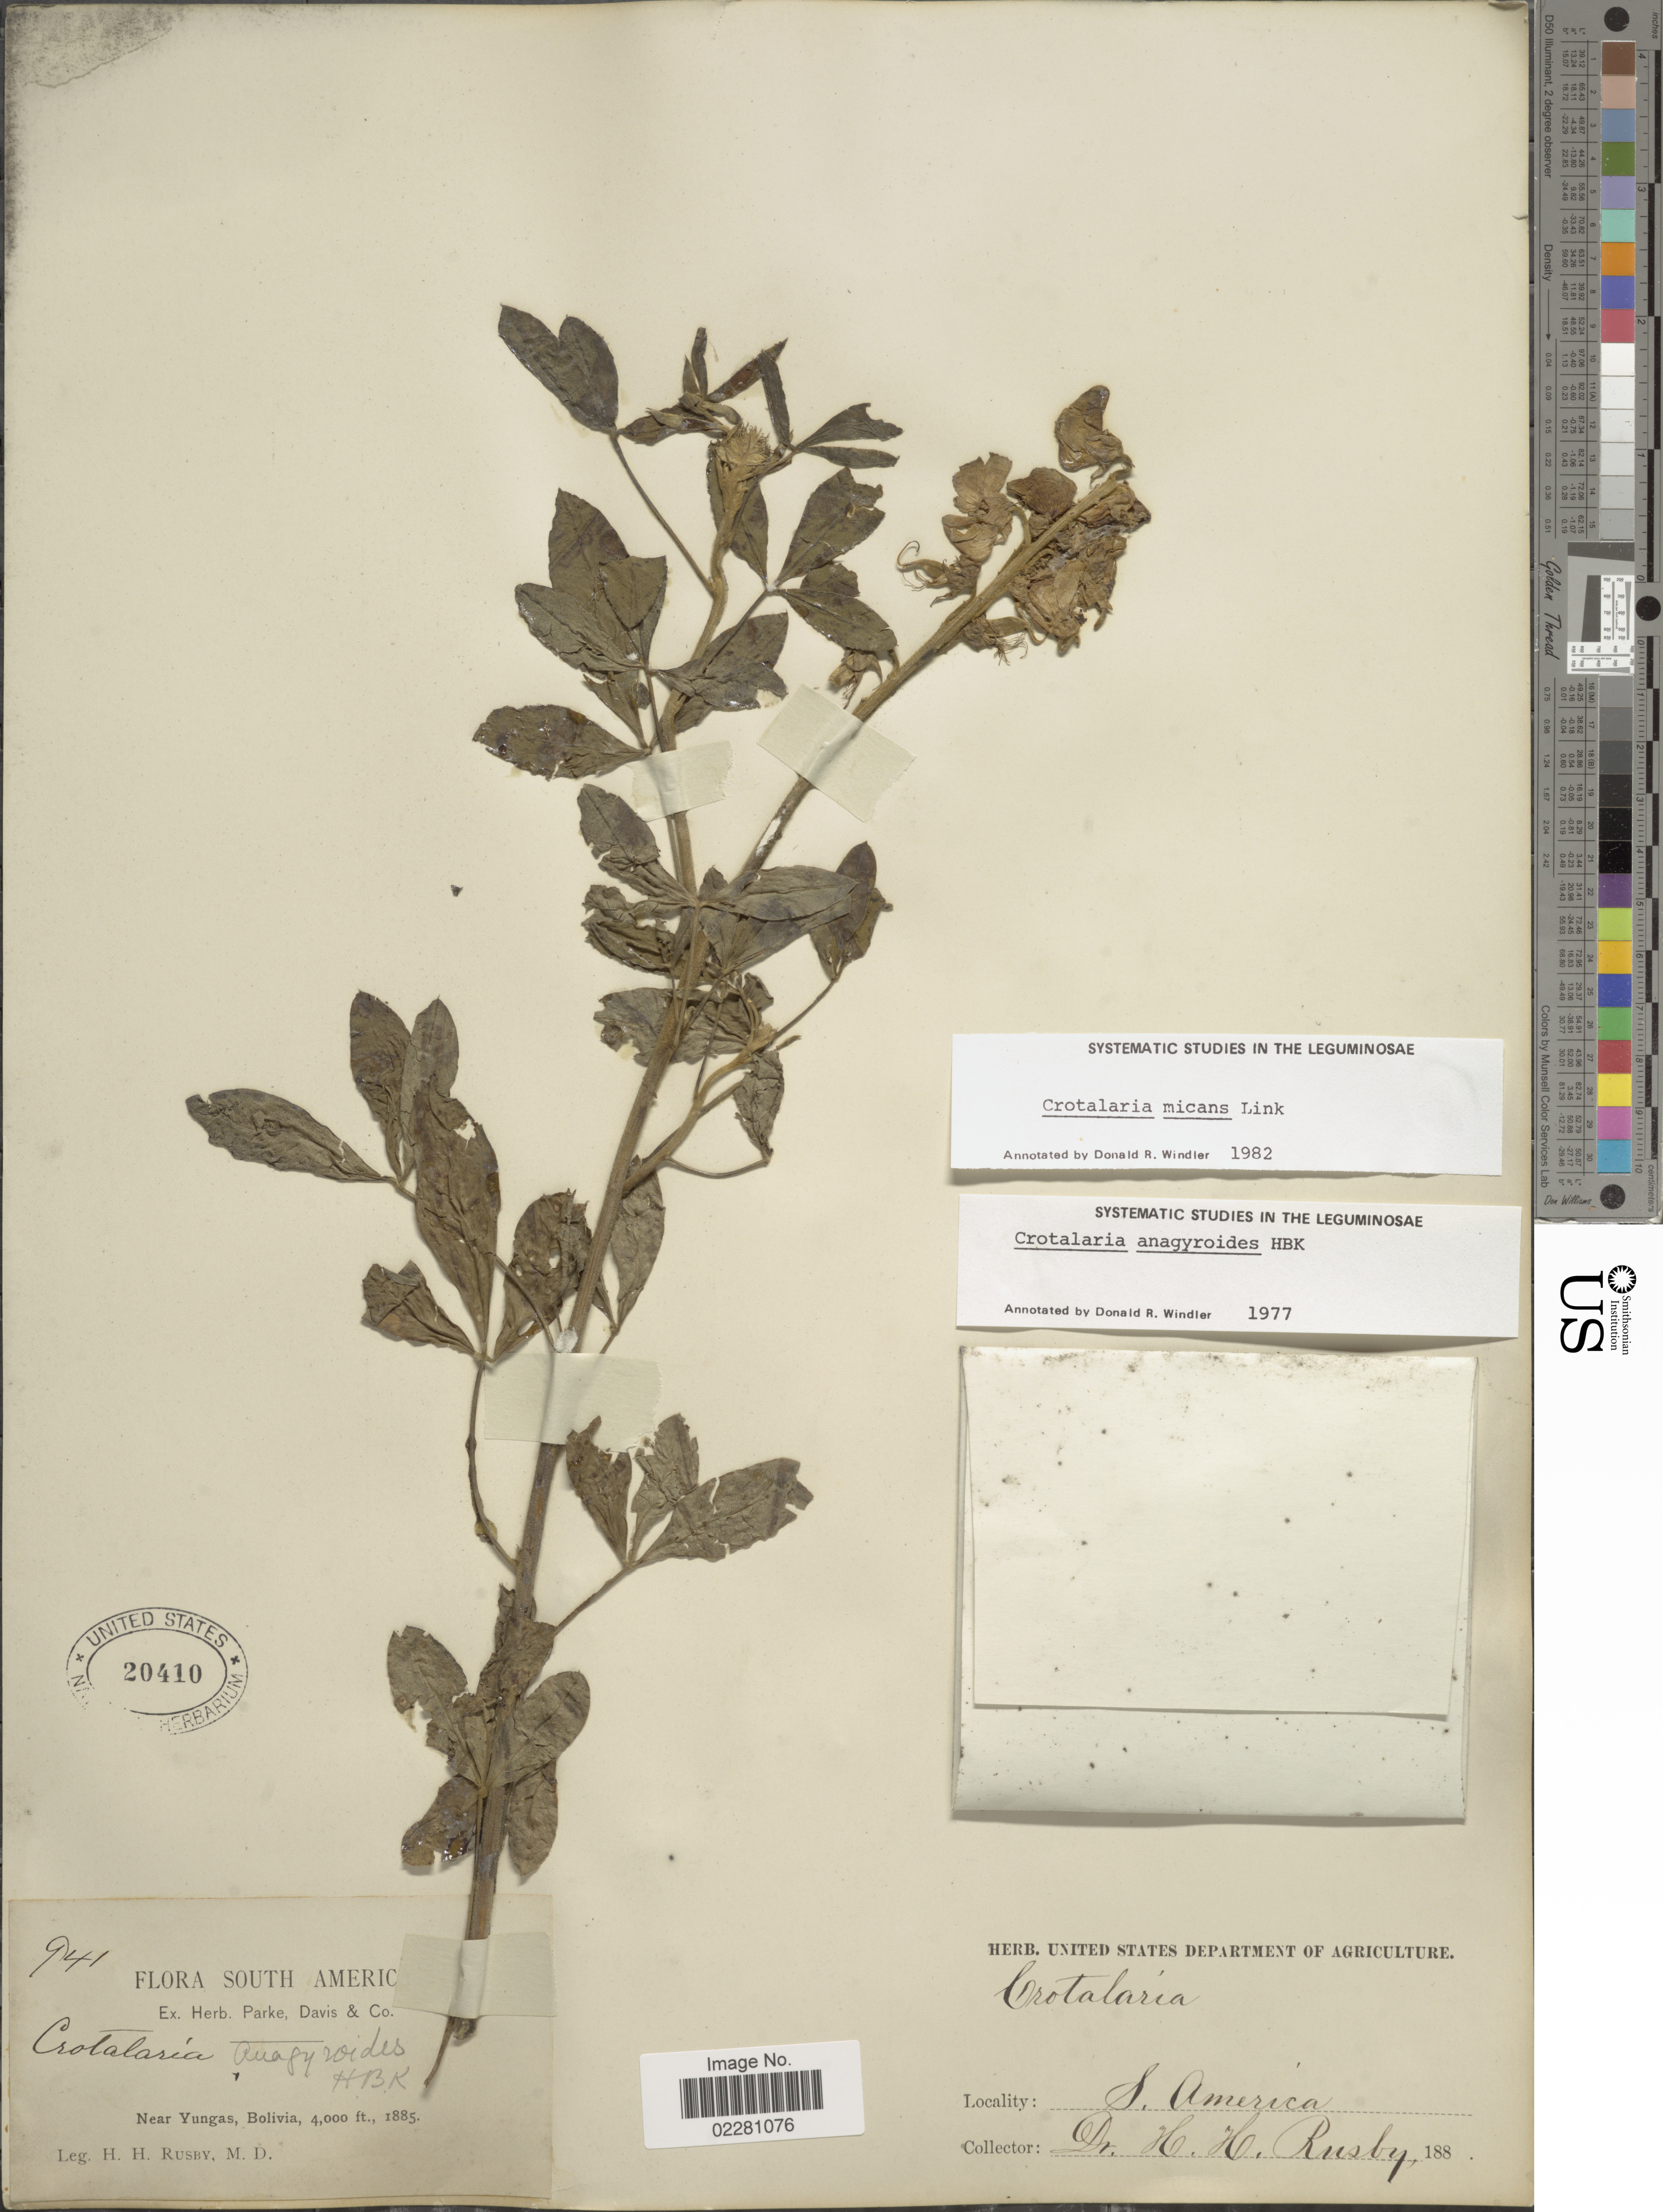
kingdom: Plantae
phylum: Tracheophyta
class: Magnoliopsida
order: Fabales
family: Fabaceae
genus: Crotalaria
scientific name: Crotalaria micans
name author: Link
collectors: H. H. Rusby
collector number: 941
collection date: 1885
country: Bolivia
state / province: La Paz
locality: Near Yungas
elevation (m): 1219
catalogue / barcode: US 20410